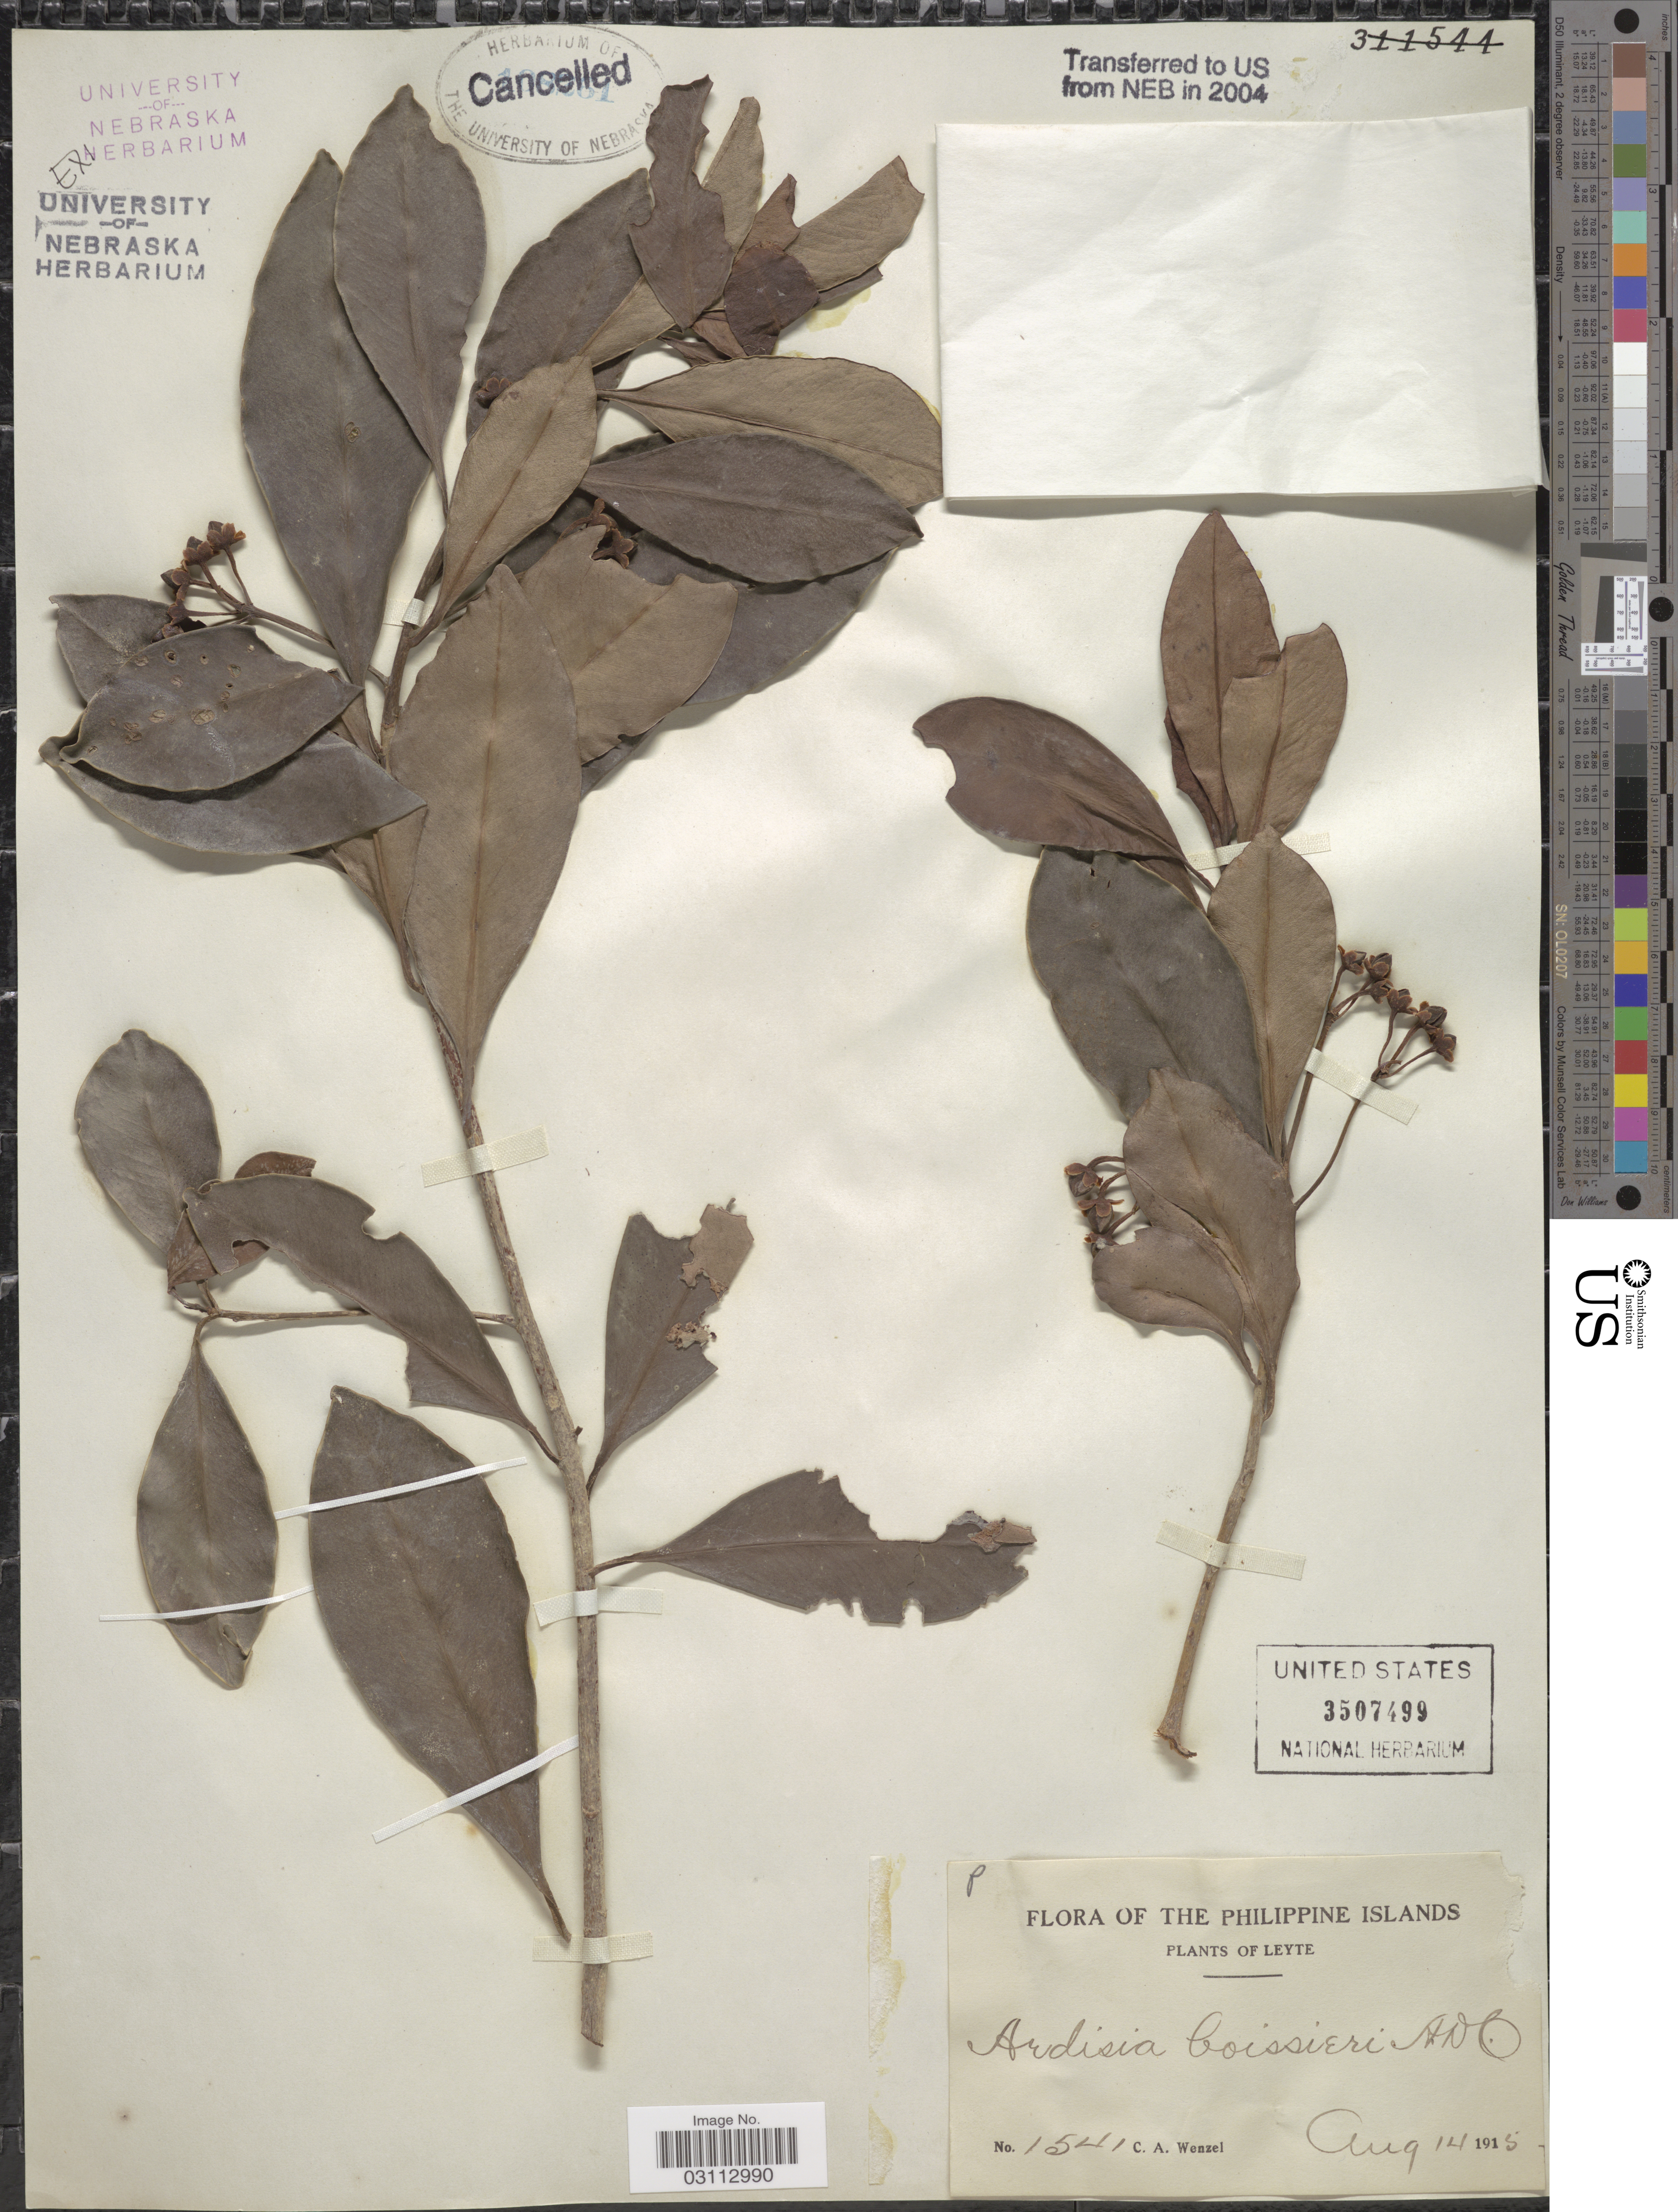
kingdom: Plantae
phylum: Tracheophyta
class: Magnoliopsida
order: Ericales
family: Primulaceae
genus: Ardisia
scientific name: Ardisia squamulosa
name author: C. Presl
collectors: C. Wenzel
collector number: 1541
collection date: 1915-08-14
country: Philippines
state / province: Eastern Visayas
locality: Leyte.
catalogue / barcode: US 3507499